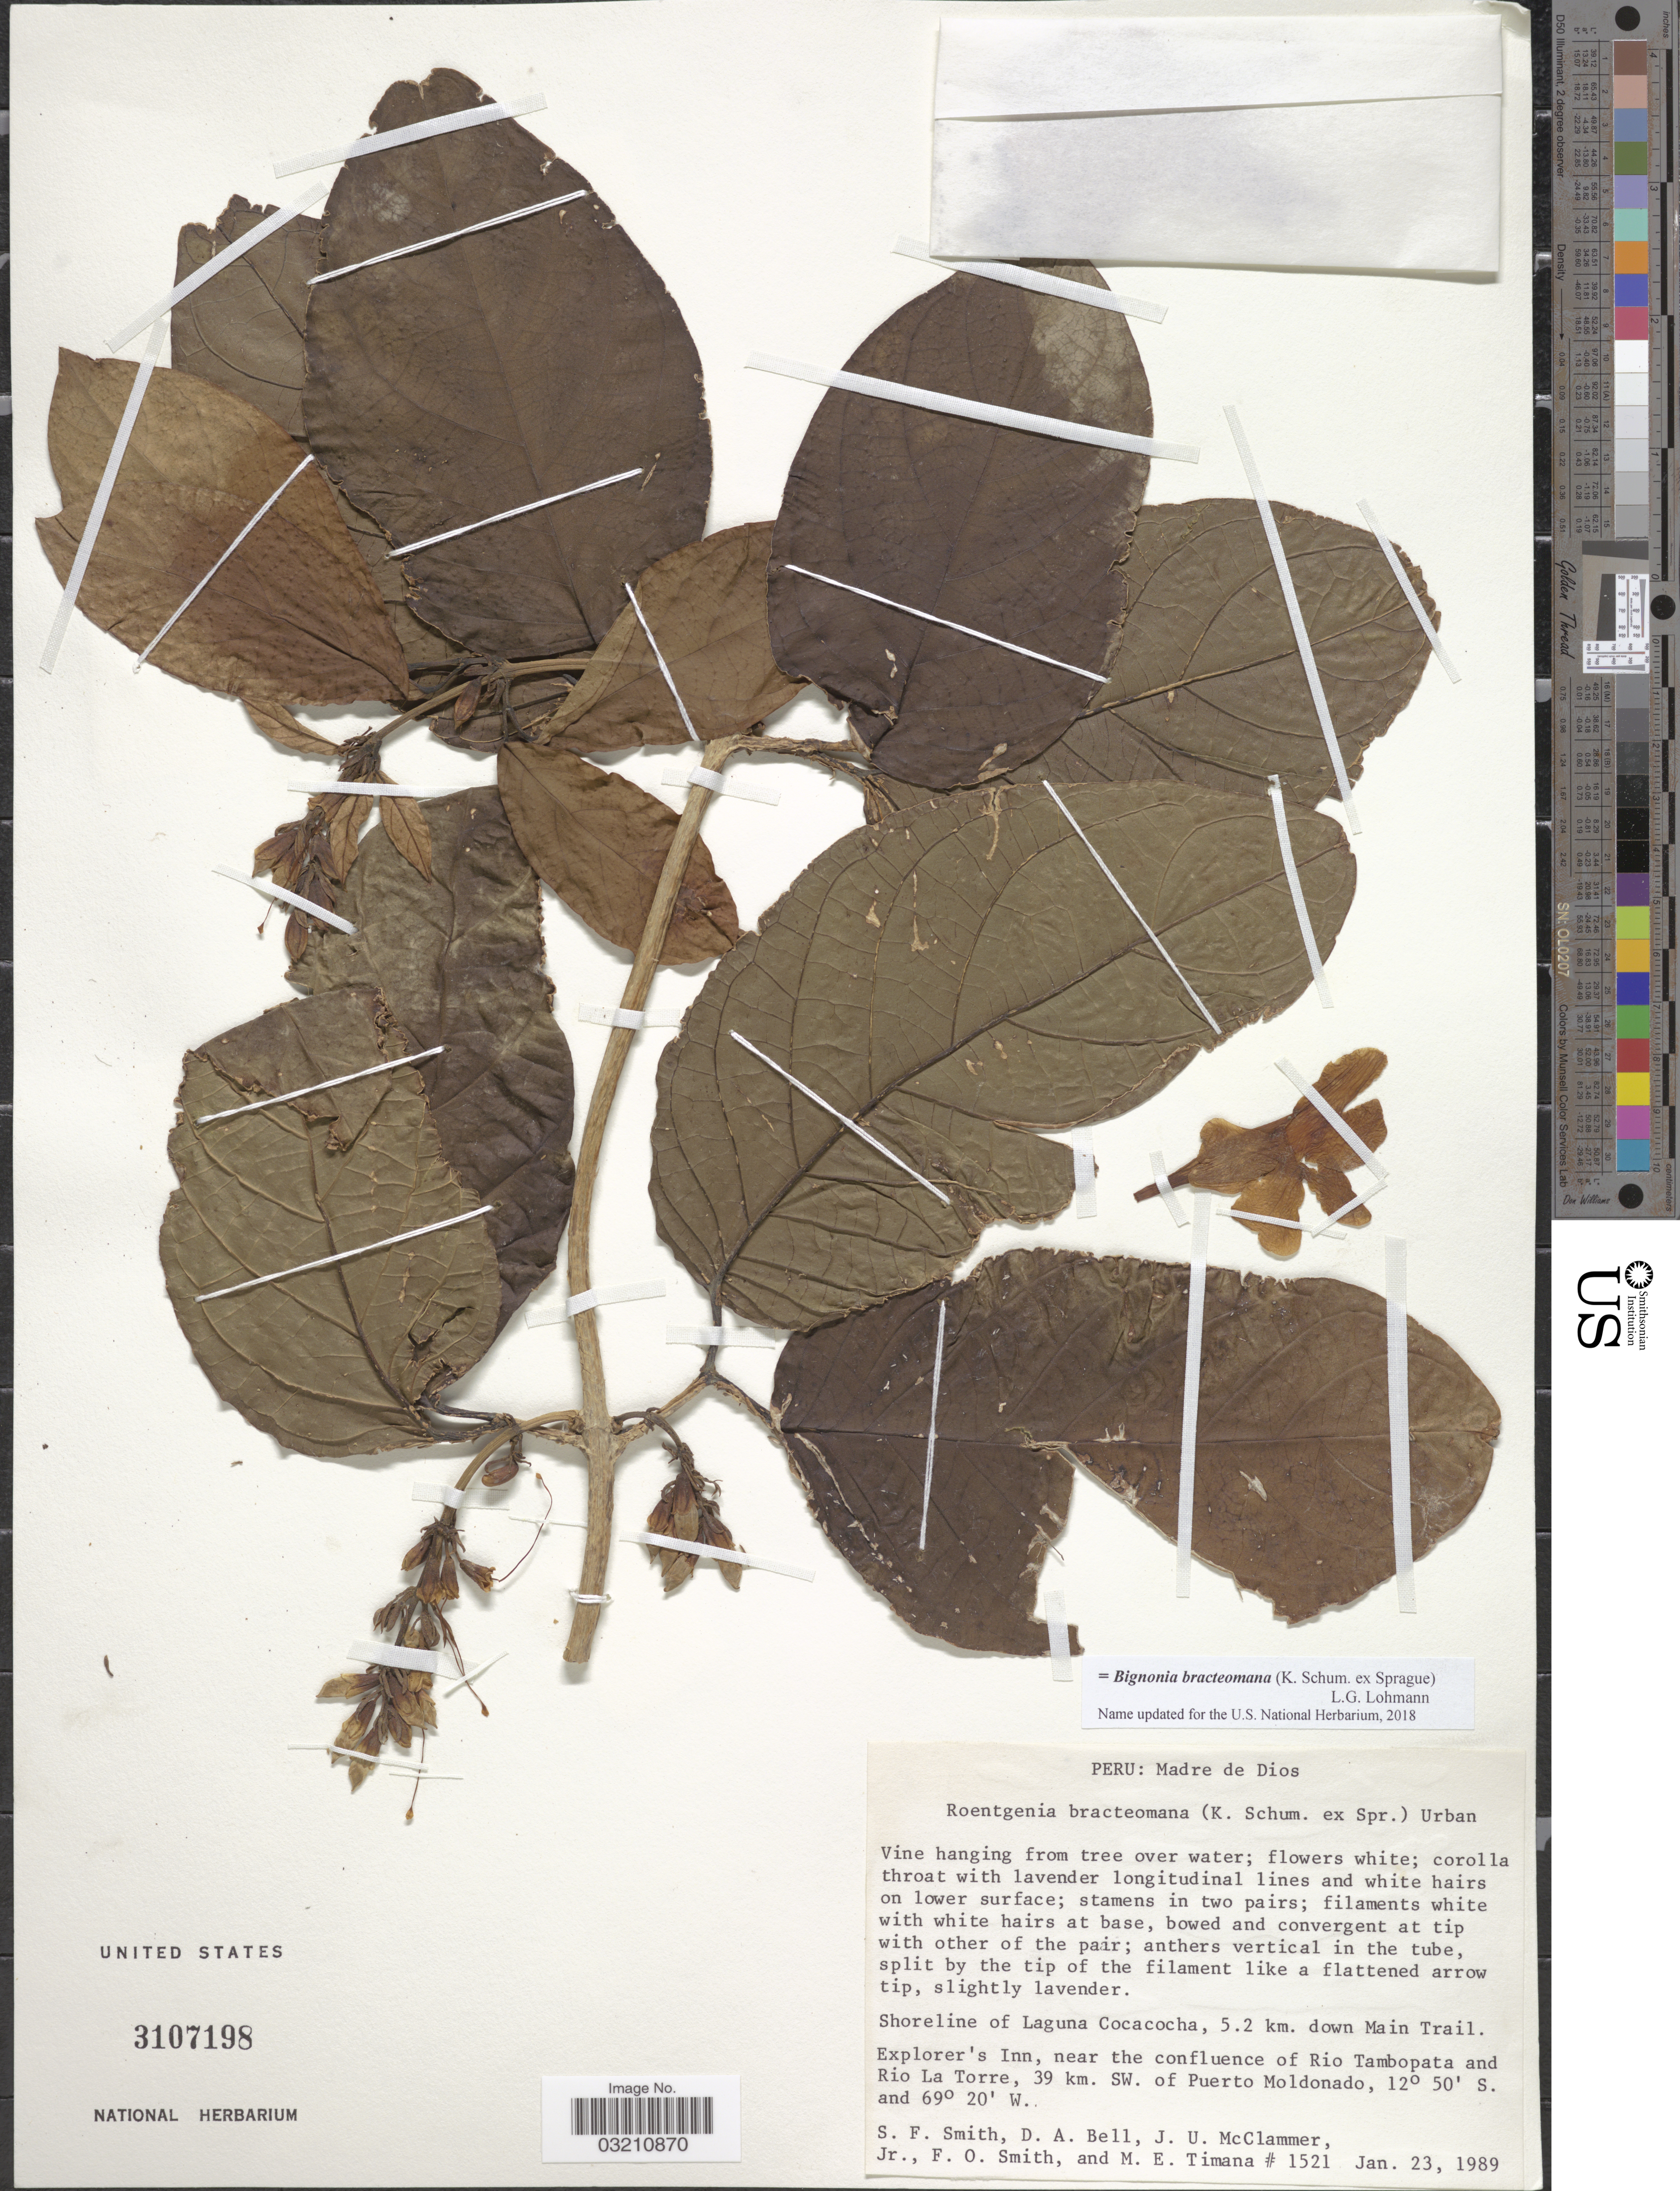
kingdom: Plantae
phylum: Tracheophyta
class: Magnoliopsida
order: Lamiales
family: Bignoniaceae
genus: Bignonia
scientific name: Bignonia bracteomana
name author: L.G. Lohmann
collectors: S.F. Smith, D. A. Bell, J. McClammer & F. Smith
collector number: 1521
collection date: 1989-01-23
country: Peru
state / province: Madre de Dios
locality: Shoreline of Laguna Cocacocha, 5.2 km. down Main Trail. Explorer's Inn, near the confluence of Rio Tambopata and Rio La Torre, 39 km. SW. of Puerto Moldonado.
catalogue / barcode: US 3107198